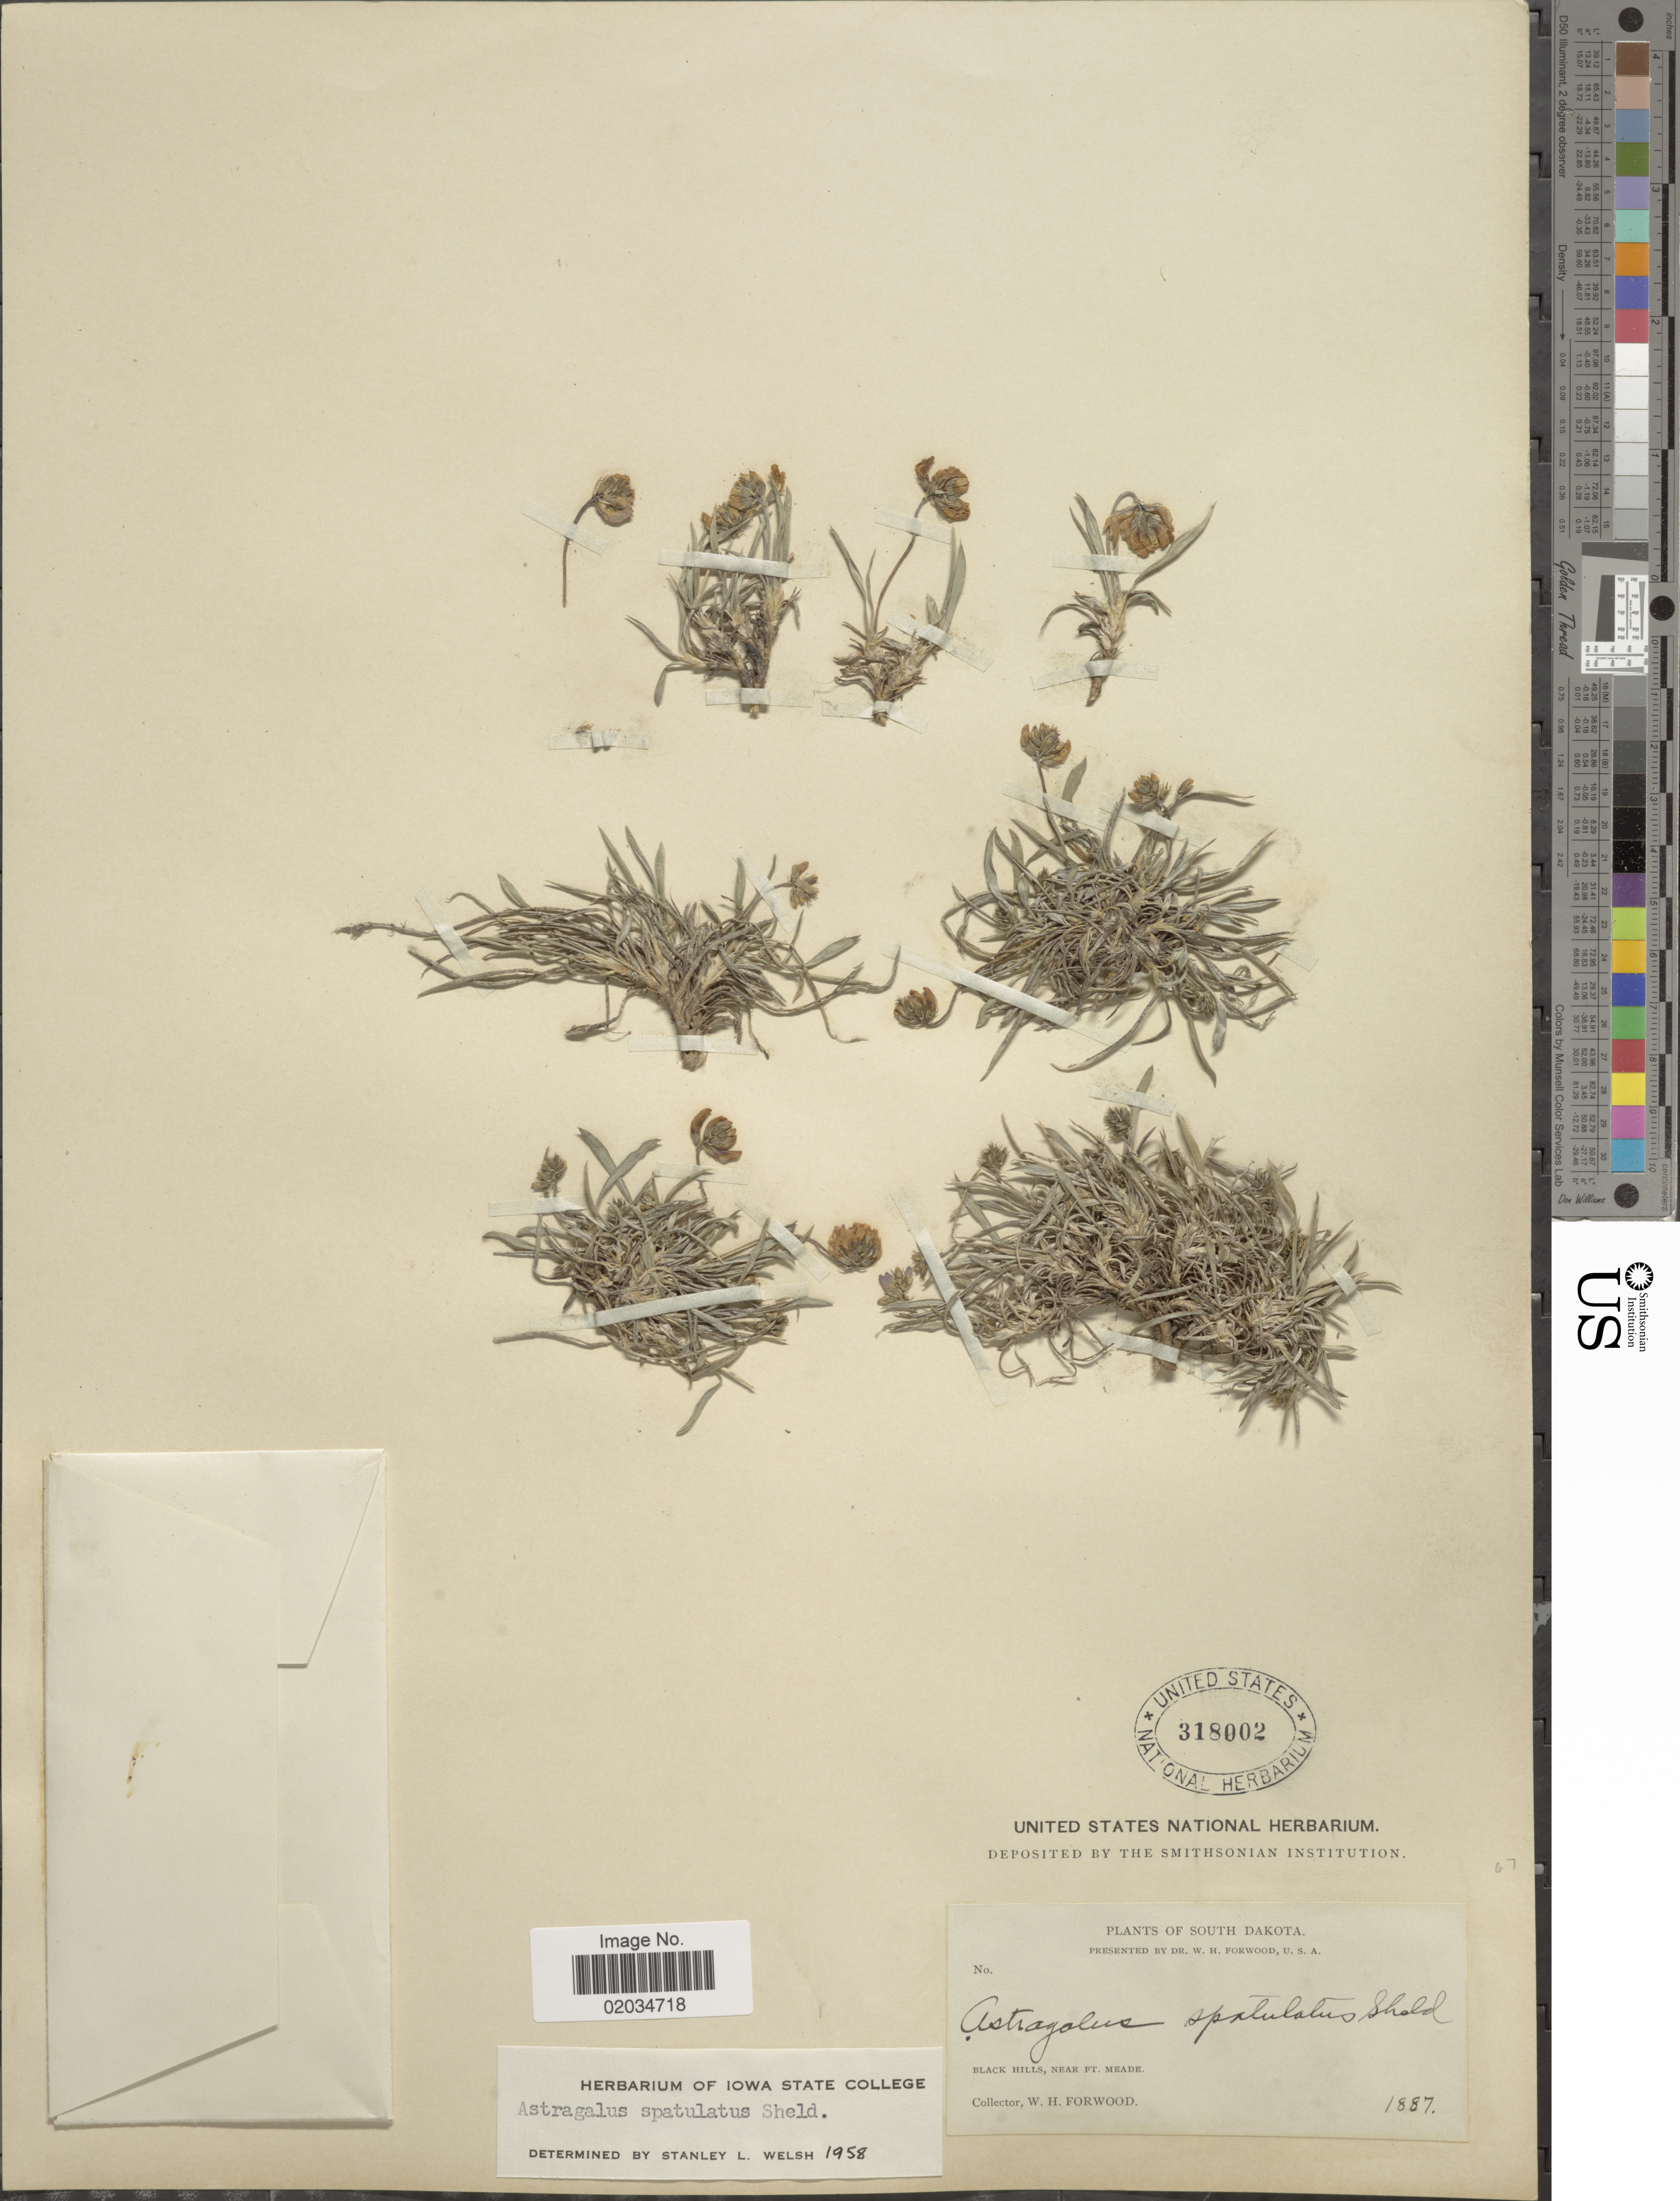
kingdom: Plantae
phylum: Tracheophyta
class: Magnoliopsida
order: Fabales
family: Fabaceae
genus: Astragalus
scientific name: Astragalus sparsiflorus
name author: A. Gray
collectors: W. Forwood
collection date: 1887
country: United States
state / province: South Dakota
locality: Black Hills, near Ft. Meade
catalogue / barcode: US 318002